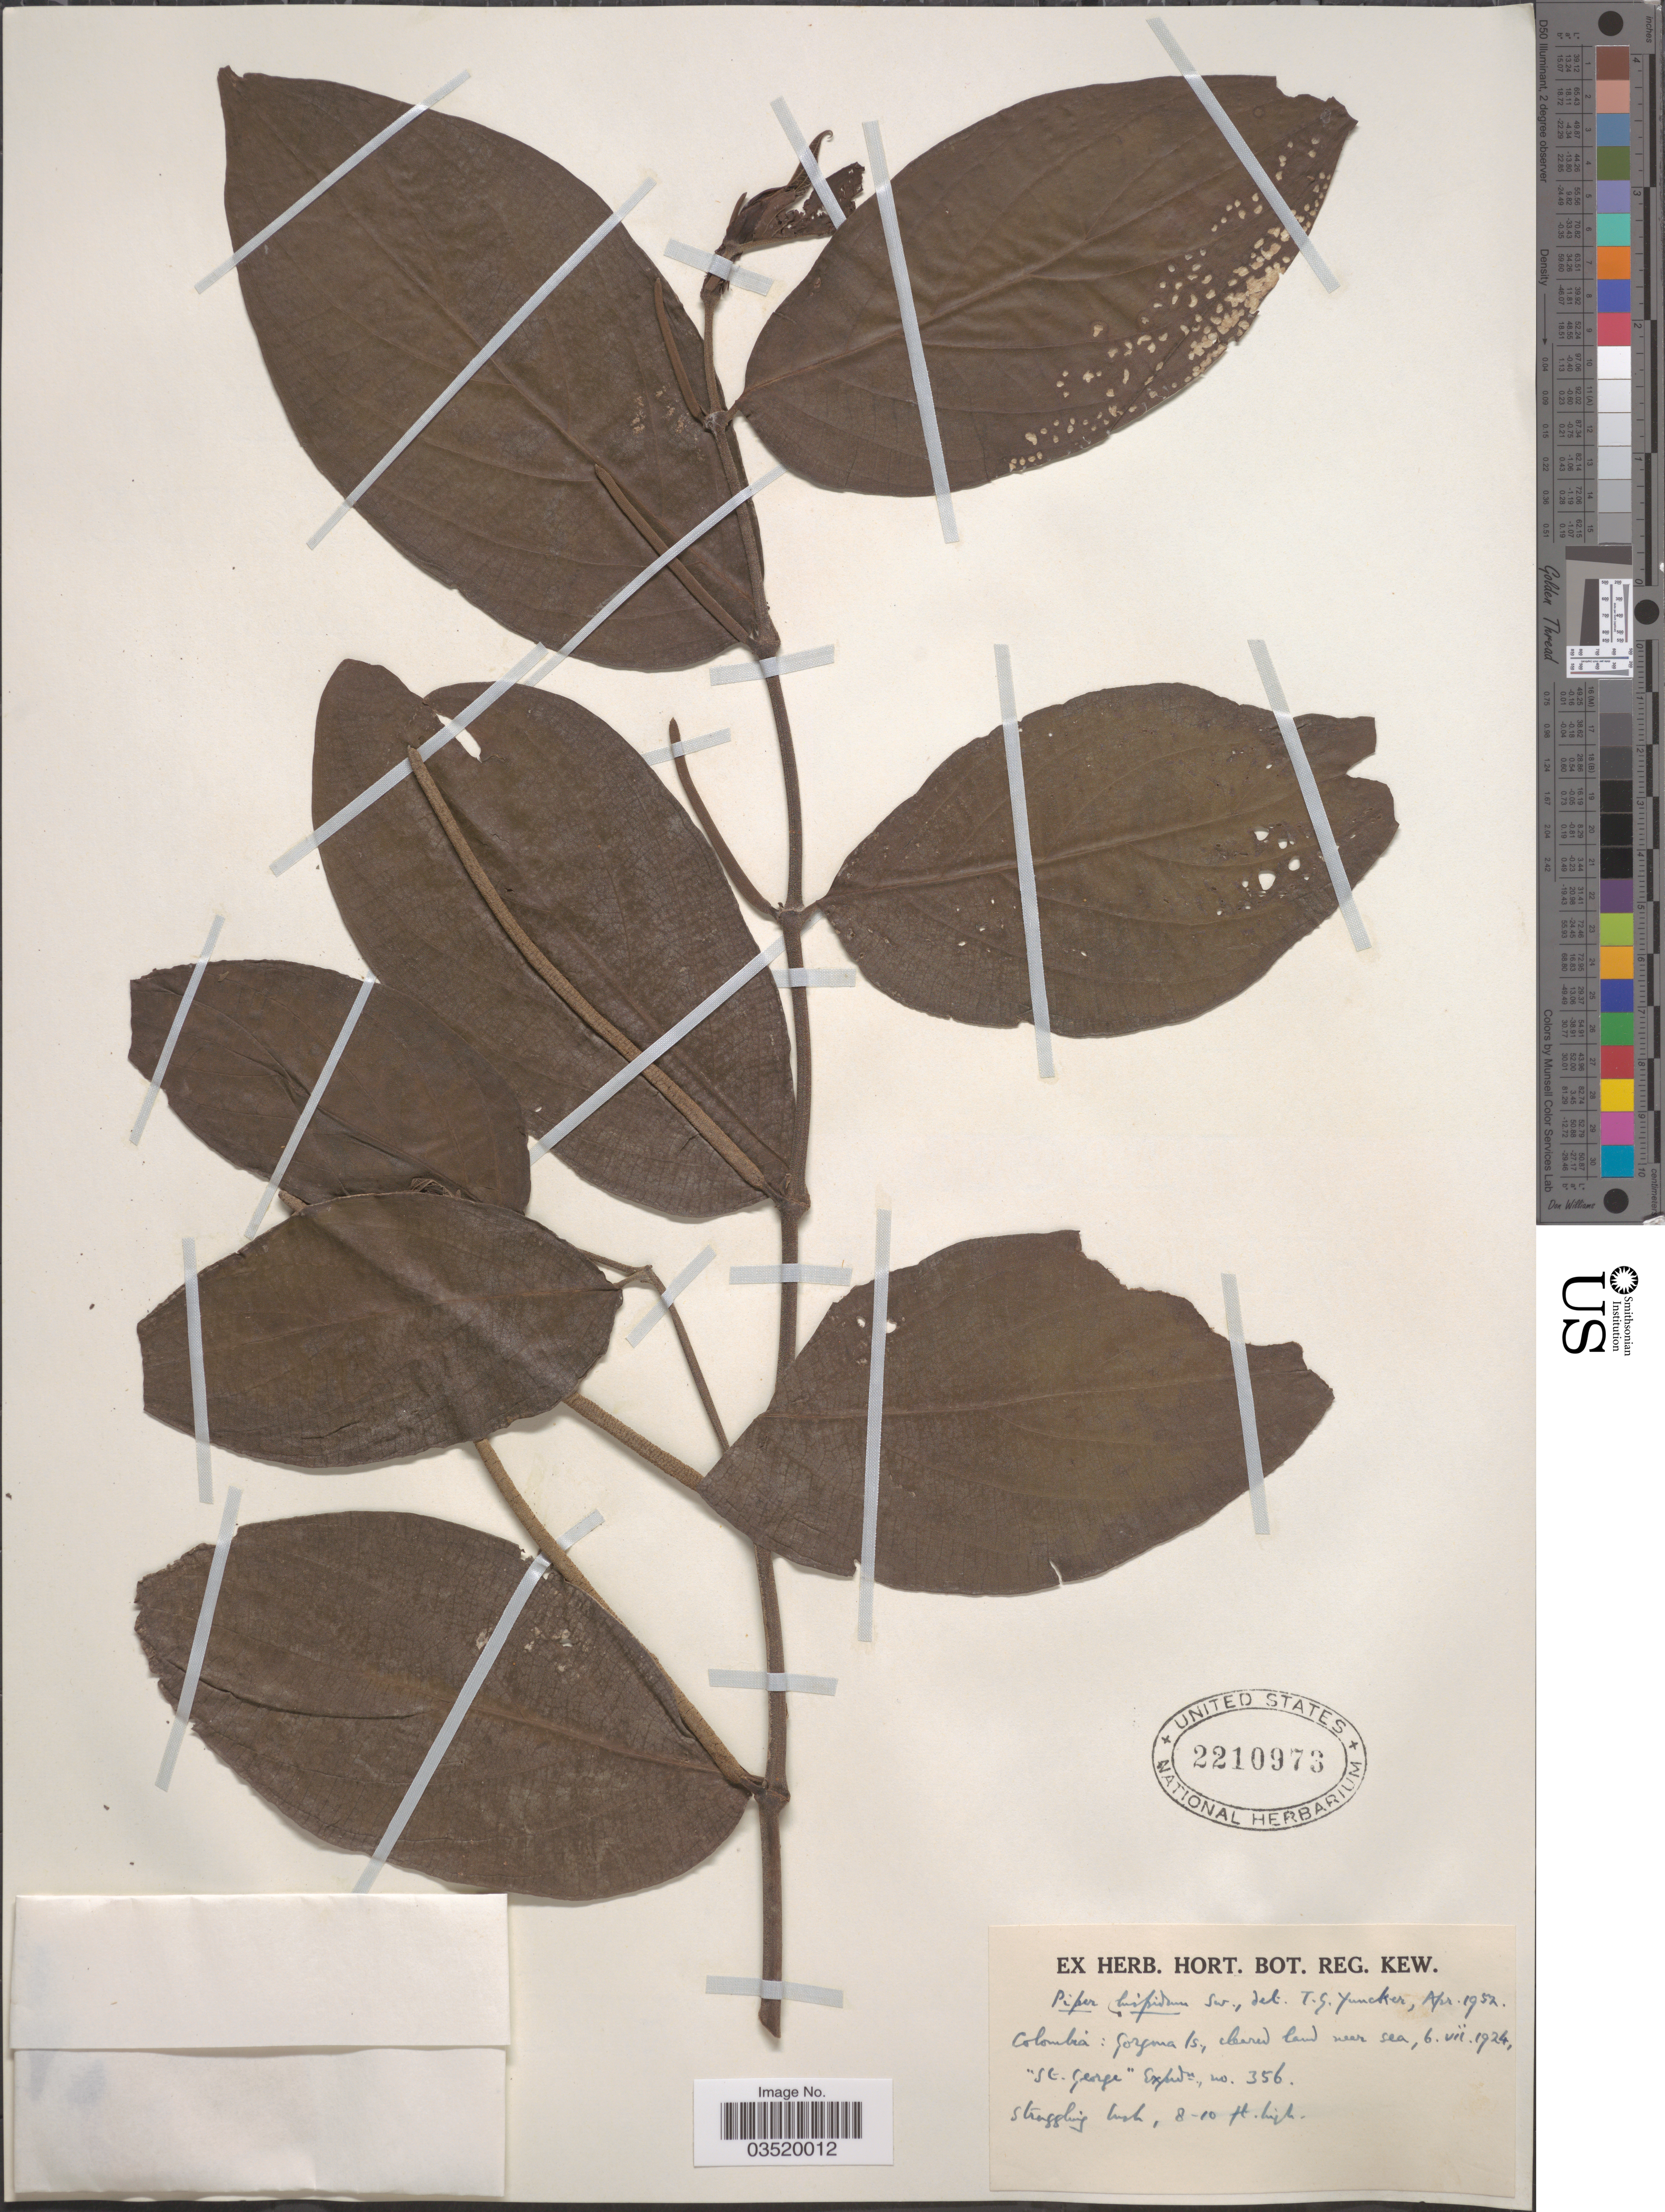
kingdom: Plantae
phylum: Tracheophyta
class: Magnoliopsida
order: Piperales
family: Piperaceae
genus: Piper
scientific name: Piper hispidum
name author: Sw.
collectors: St. George Exped.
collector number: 356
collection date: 1924-07-06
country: Colombia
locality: Gorgona Is., cleared land near sea.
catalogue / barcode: US 2210973